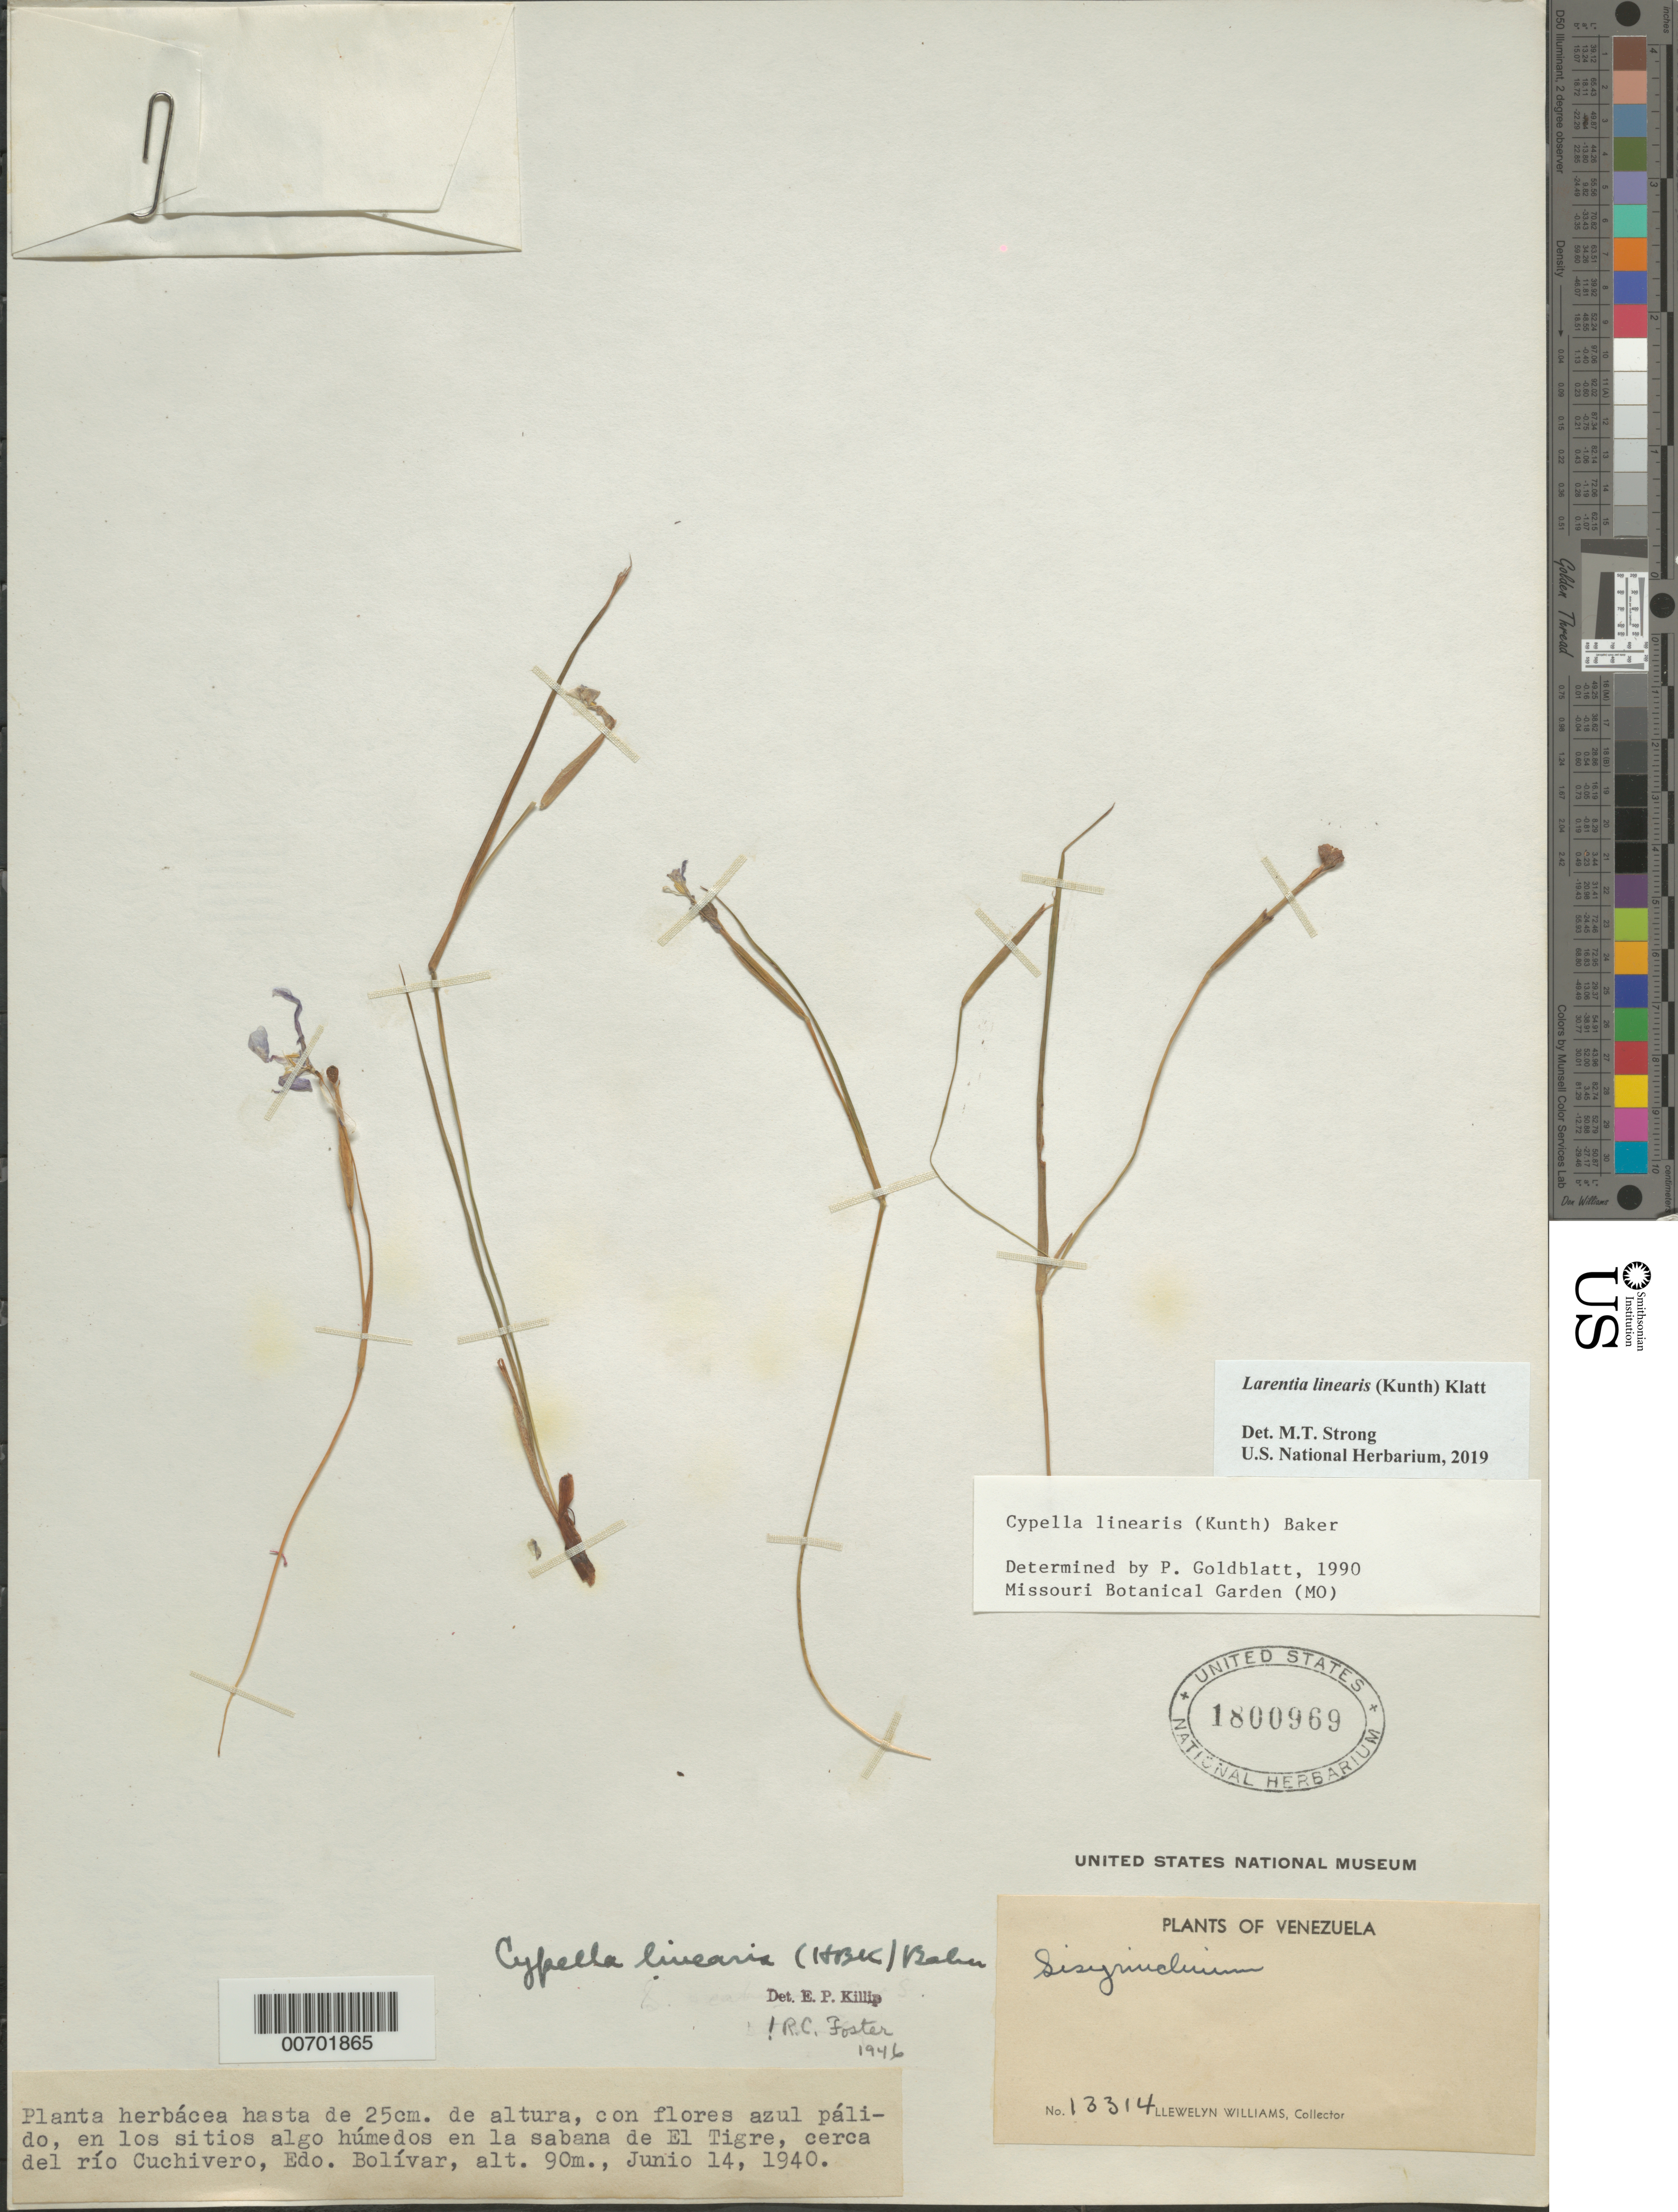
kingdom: Plantae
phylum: Tracheophyta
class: Liliopsida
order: Asparagales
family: Iridaceae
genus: Larentia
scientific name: Larentia linearis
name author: (Kunth) Klatt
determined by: Strong, Mark T., (BOT), Smithsonian Institution - National Museum of Natural History (UNITED STATES)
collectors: Ll. Williams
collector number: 13314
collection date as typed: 14-Jun-40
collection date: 1940-06-14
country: Venezuela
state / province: Bolívar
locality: El Tigre, cerca de El Río Cuchivero; San Vicente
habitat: Sitios algo humeos en la sabana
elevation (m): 95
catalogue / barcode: US 1800969